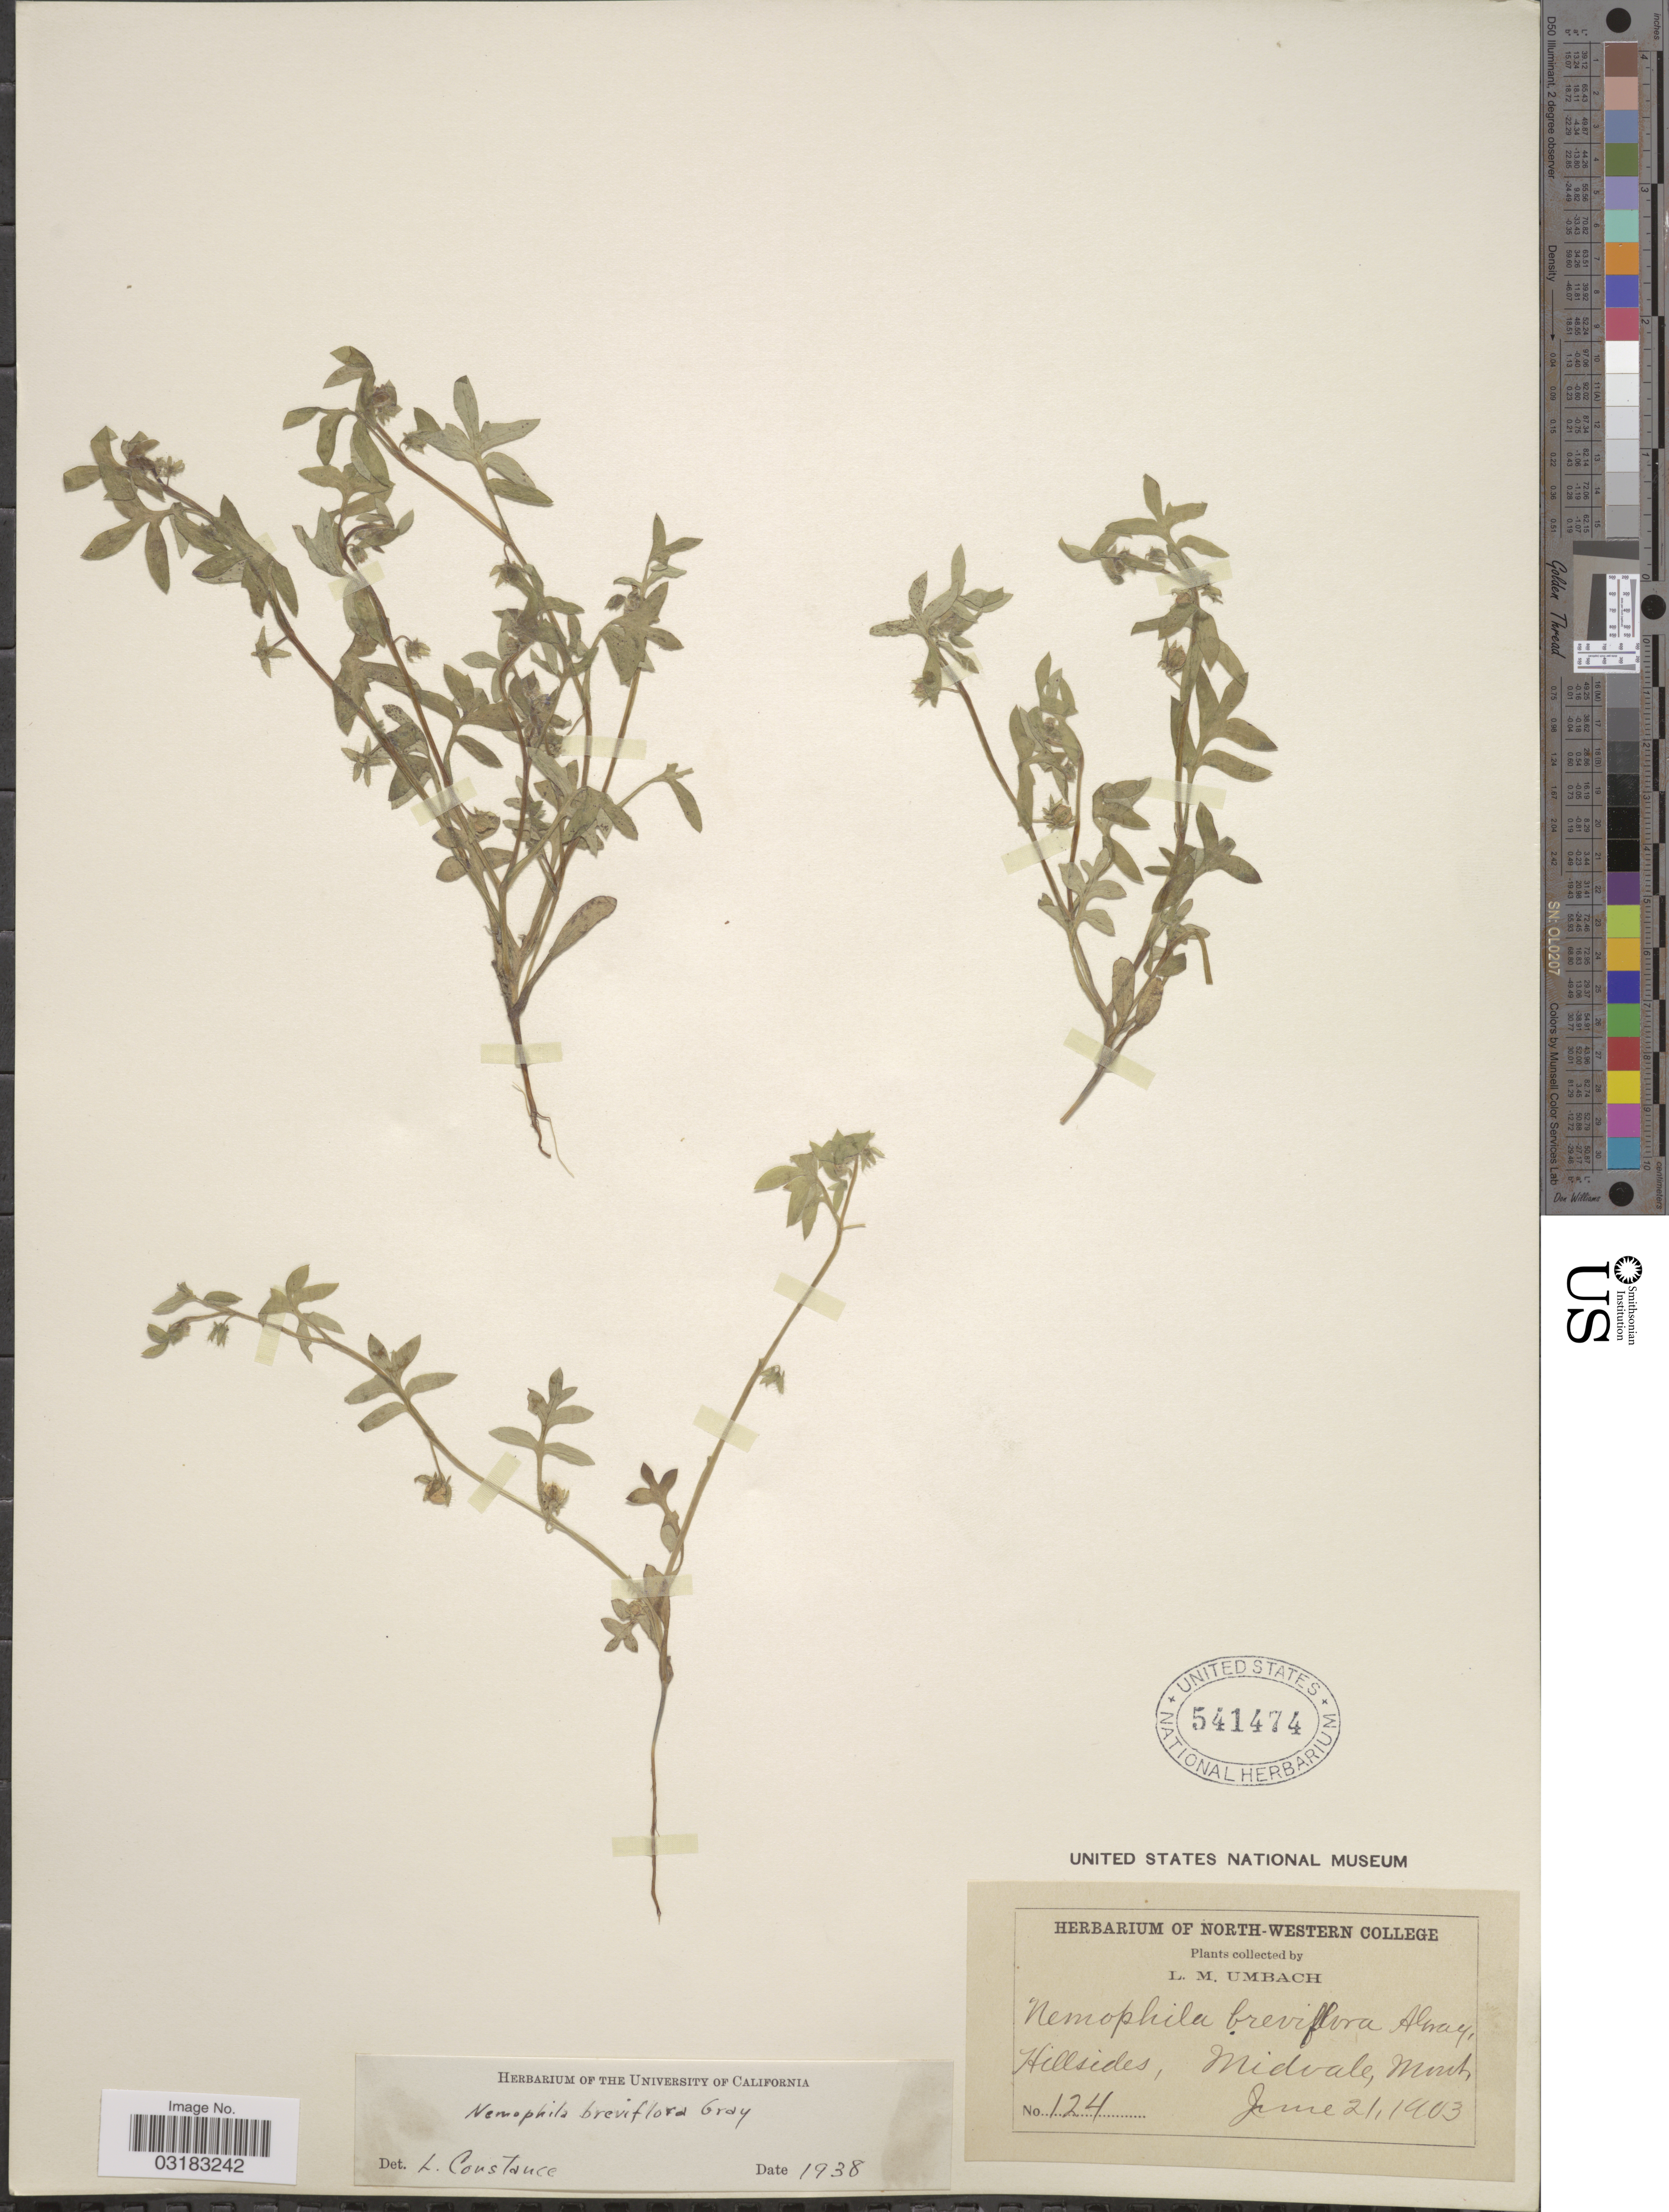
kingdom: Plantae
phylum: Tracheophyta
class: Magnoliopsida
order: Boraginales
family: Hydrophyllaceae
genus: Nemophila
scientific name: Nemophila breviflora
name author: A. Gray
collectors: L. M. Umbach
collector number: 124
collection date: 1903-06-21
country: United States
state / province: Montana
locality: Hillsides, Midvale.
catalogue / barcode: US 541474